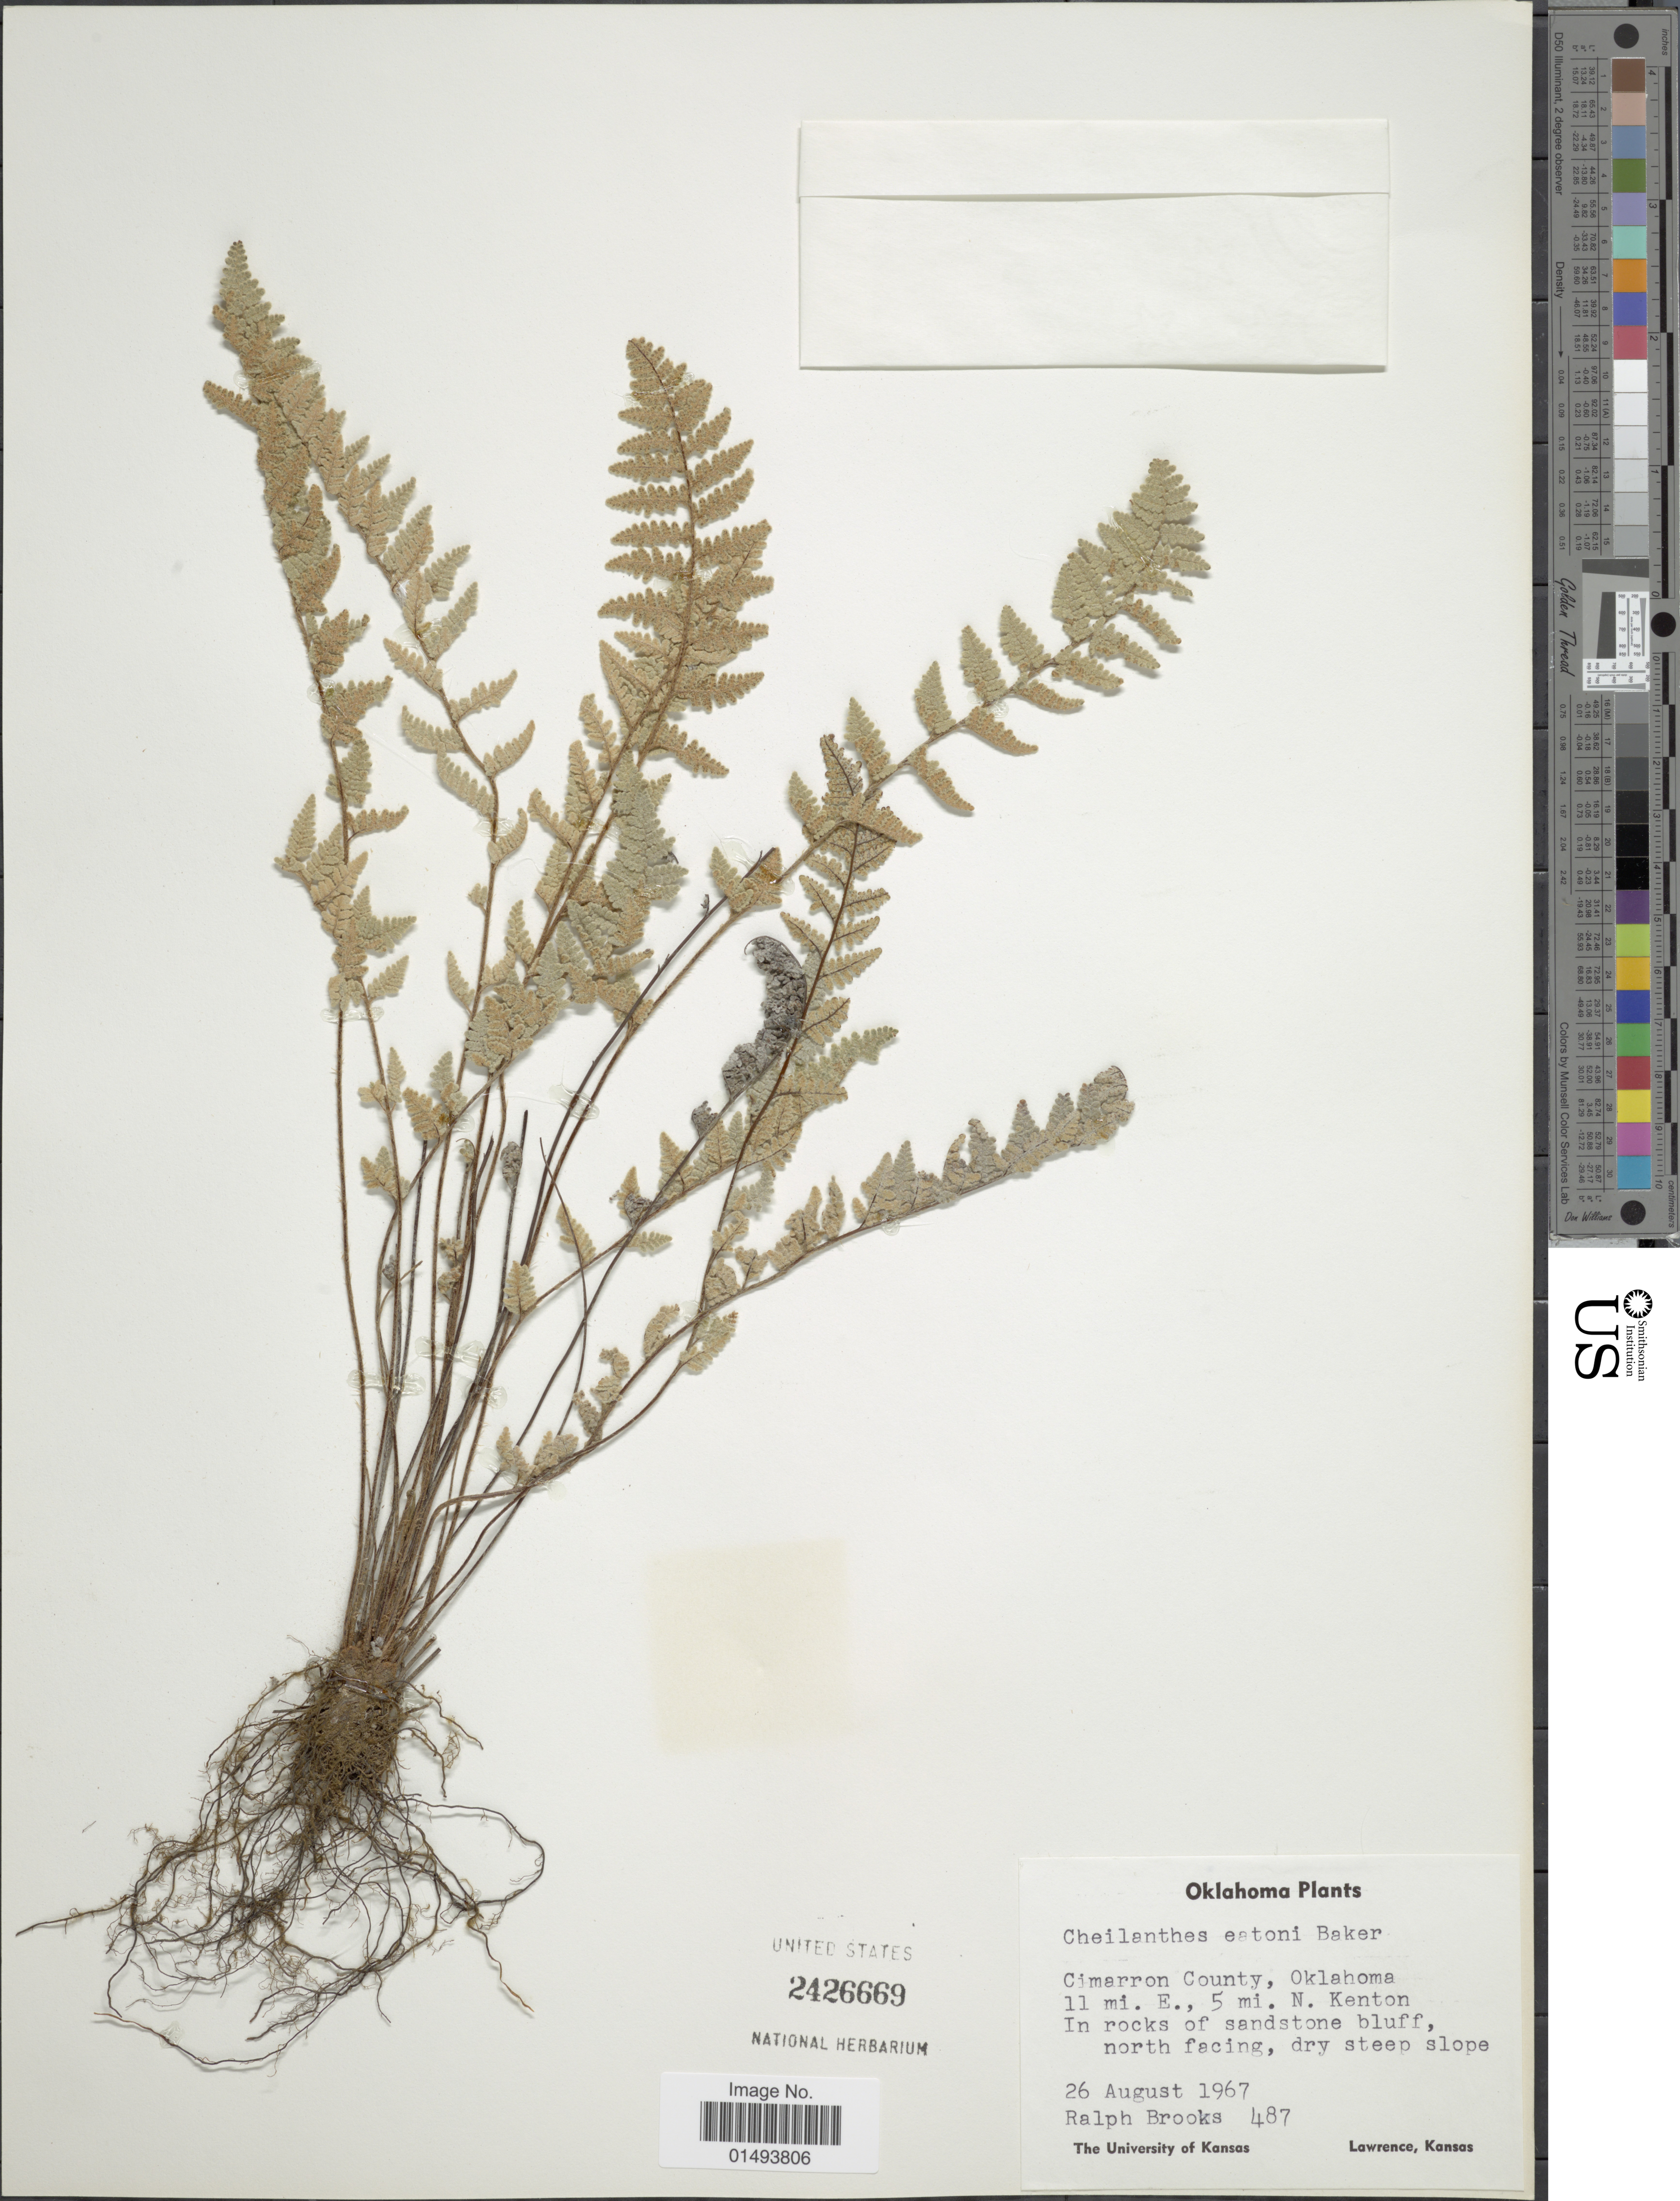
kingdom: Plantae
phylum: Tracheophyta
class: Polypodiopsida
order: Polypodiales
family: Pteridaceae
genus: Myriopteris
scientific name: Myriopteris rufa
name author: Fée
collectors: R. E. Brooks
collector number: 487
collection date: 1967-08-26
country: United States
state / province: Oklahoma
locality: Oklohama Plants, Cimarron County, 11 mi. E. 5 mi. N. Kenton, in rocks of sandstone bluff, north facing, dry steep slope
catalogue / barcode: US 2426669